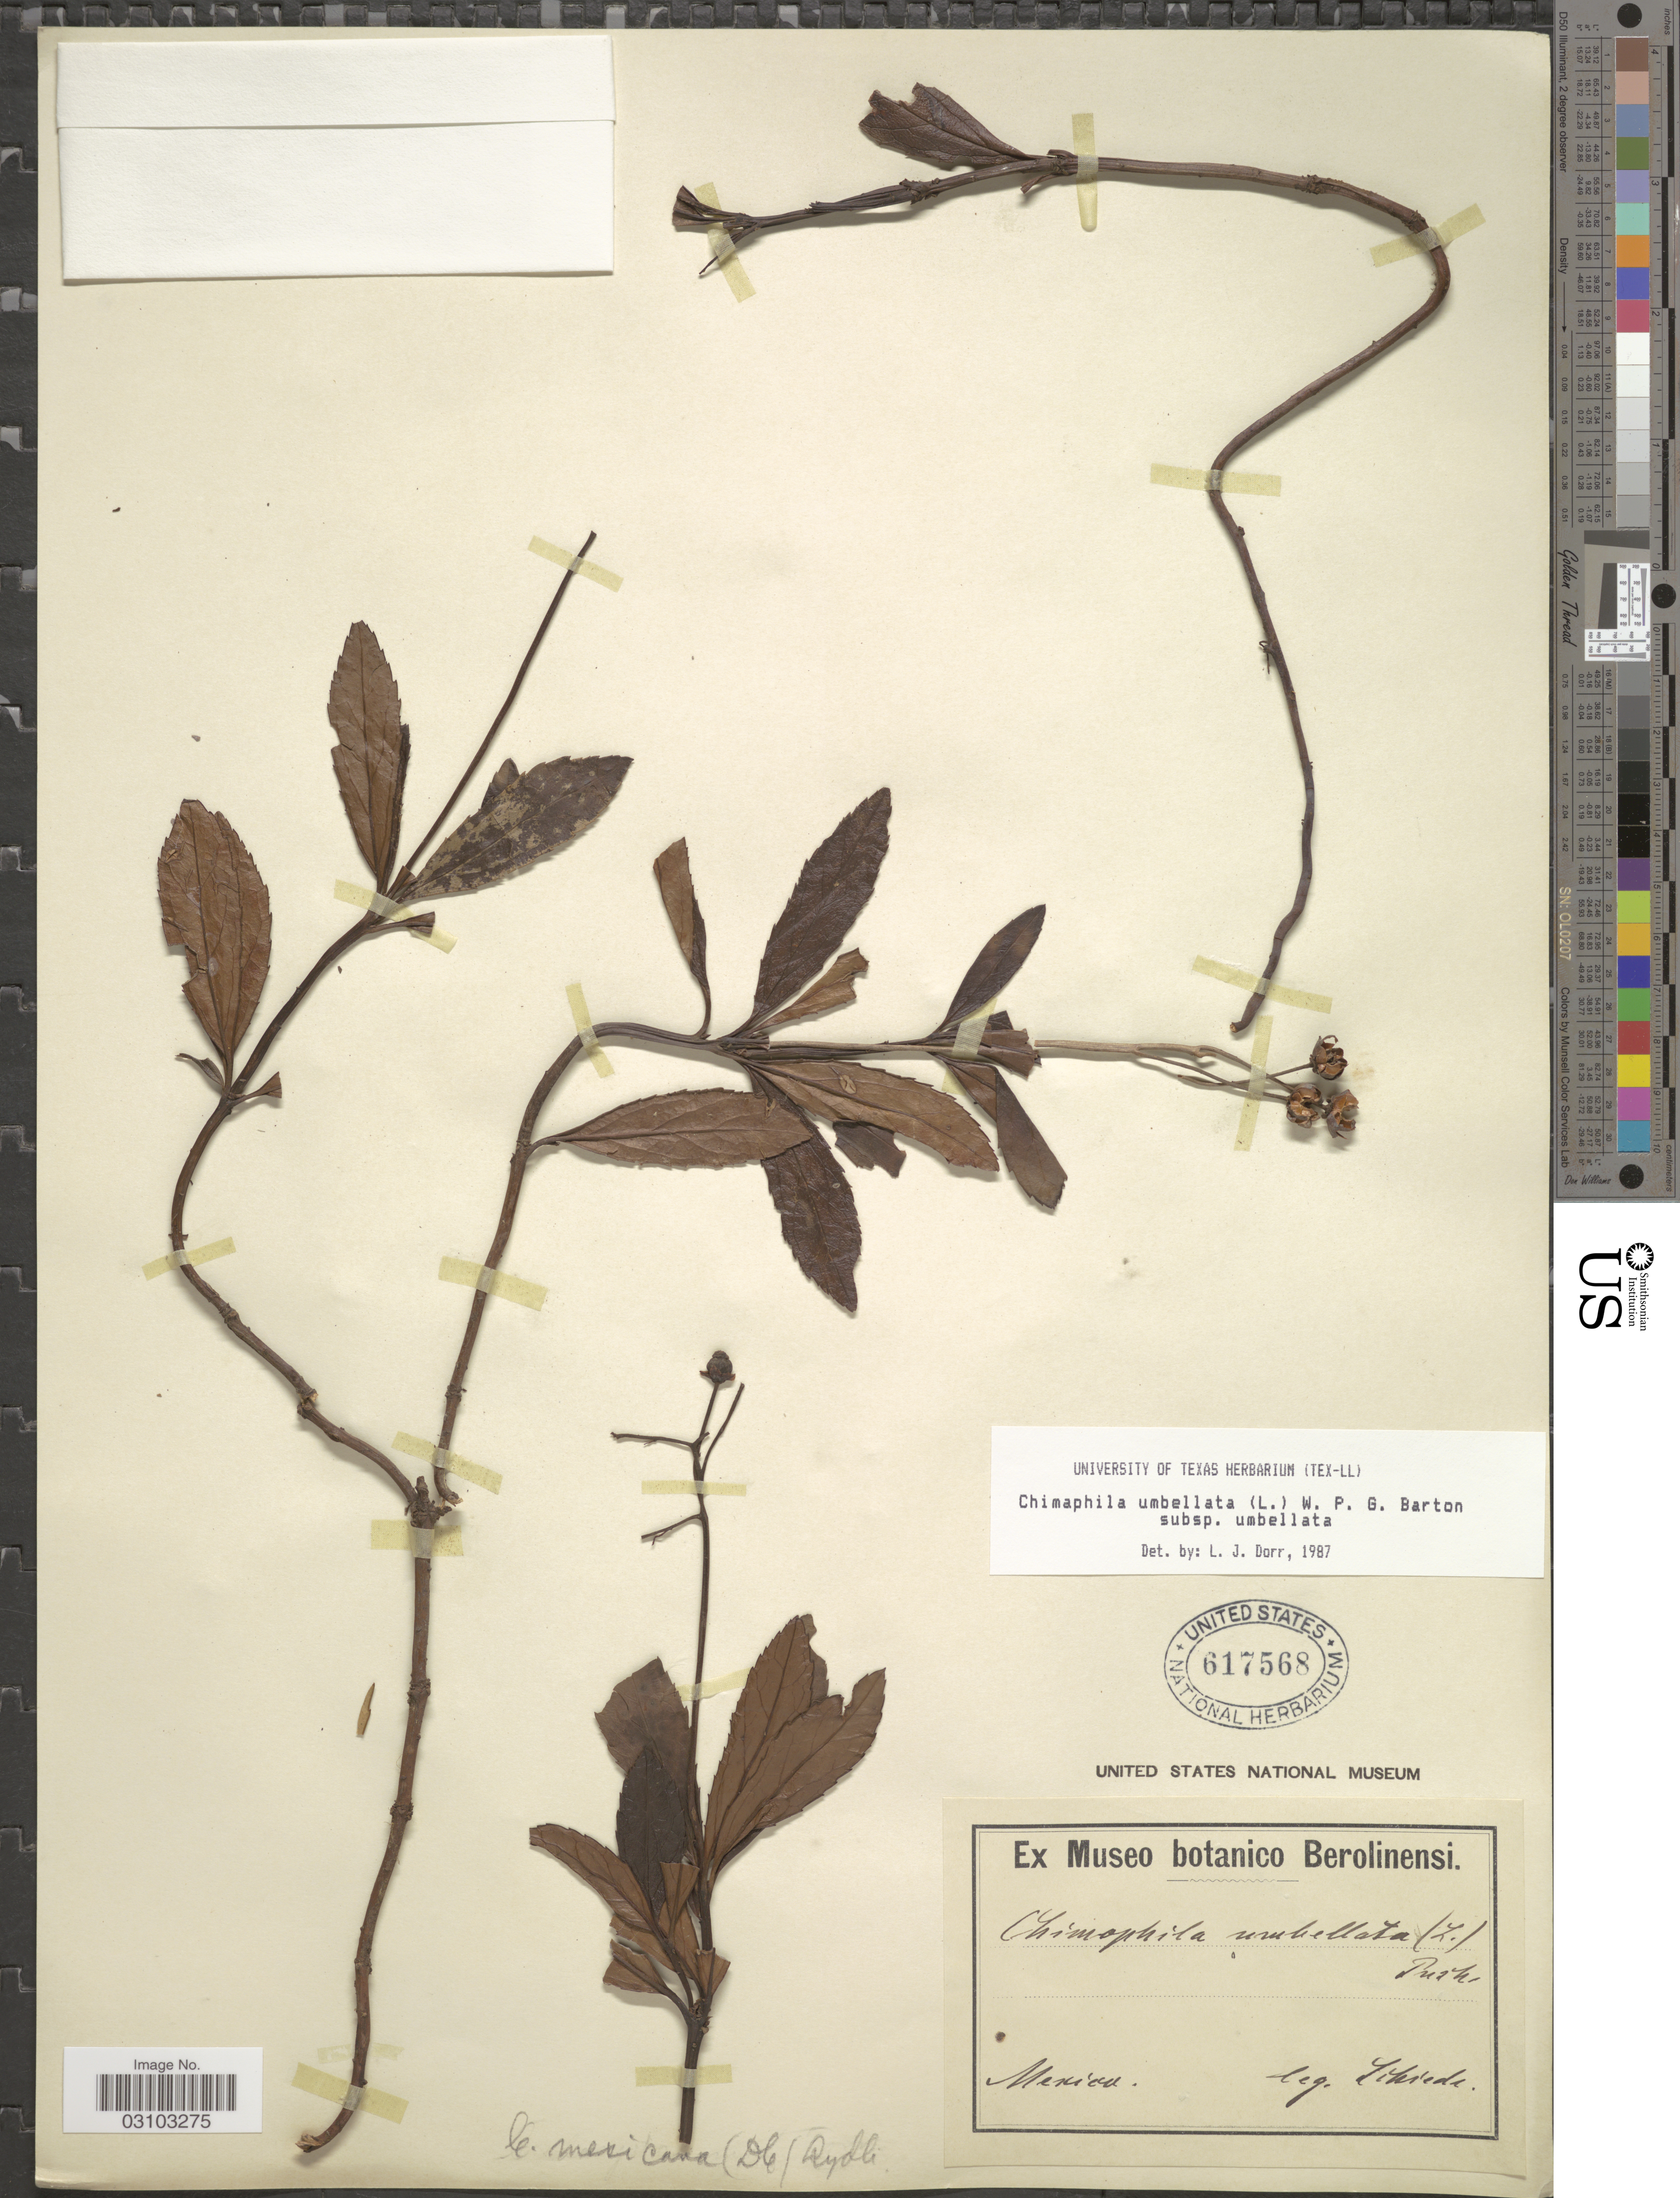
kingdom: Plantae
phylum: Tracheophyta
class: Magnoliopsida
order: Ericales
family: Ericaceae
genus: Chimaphila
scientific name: Chimaphila umbellata subsp. umbellata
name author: (L.) W.P.C. Barton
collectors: Schiede, --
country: Mexico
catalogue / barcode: US 617568